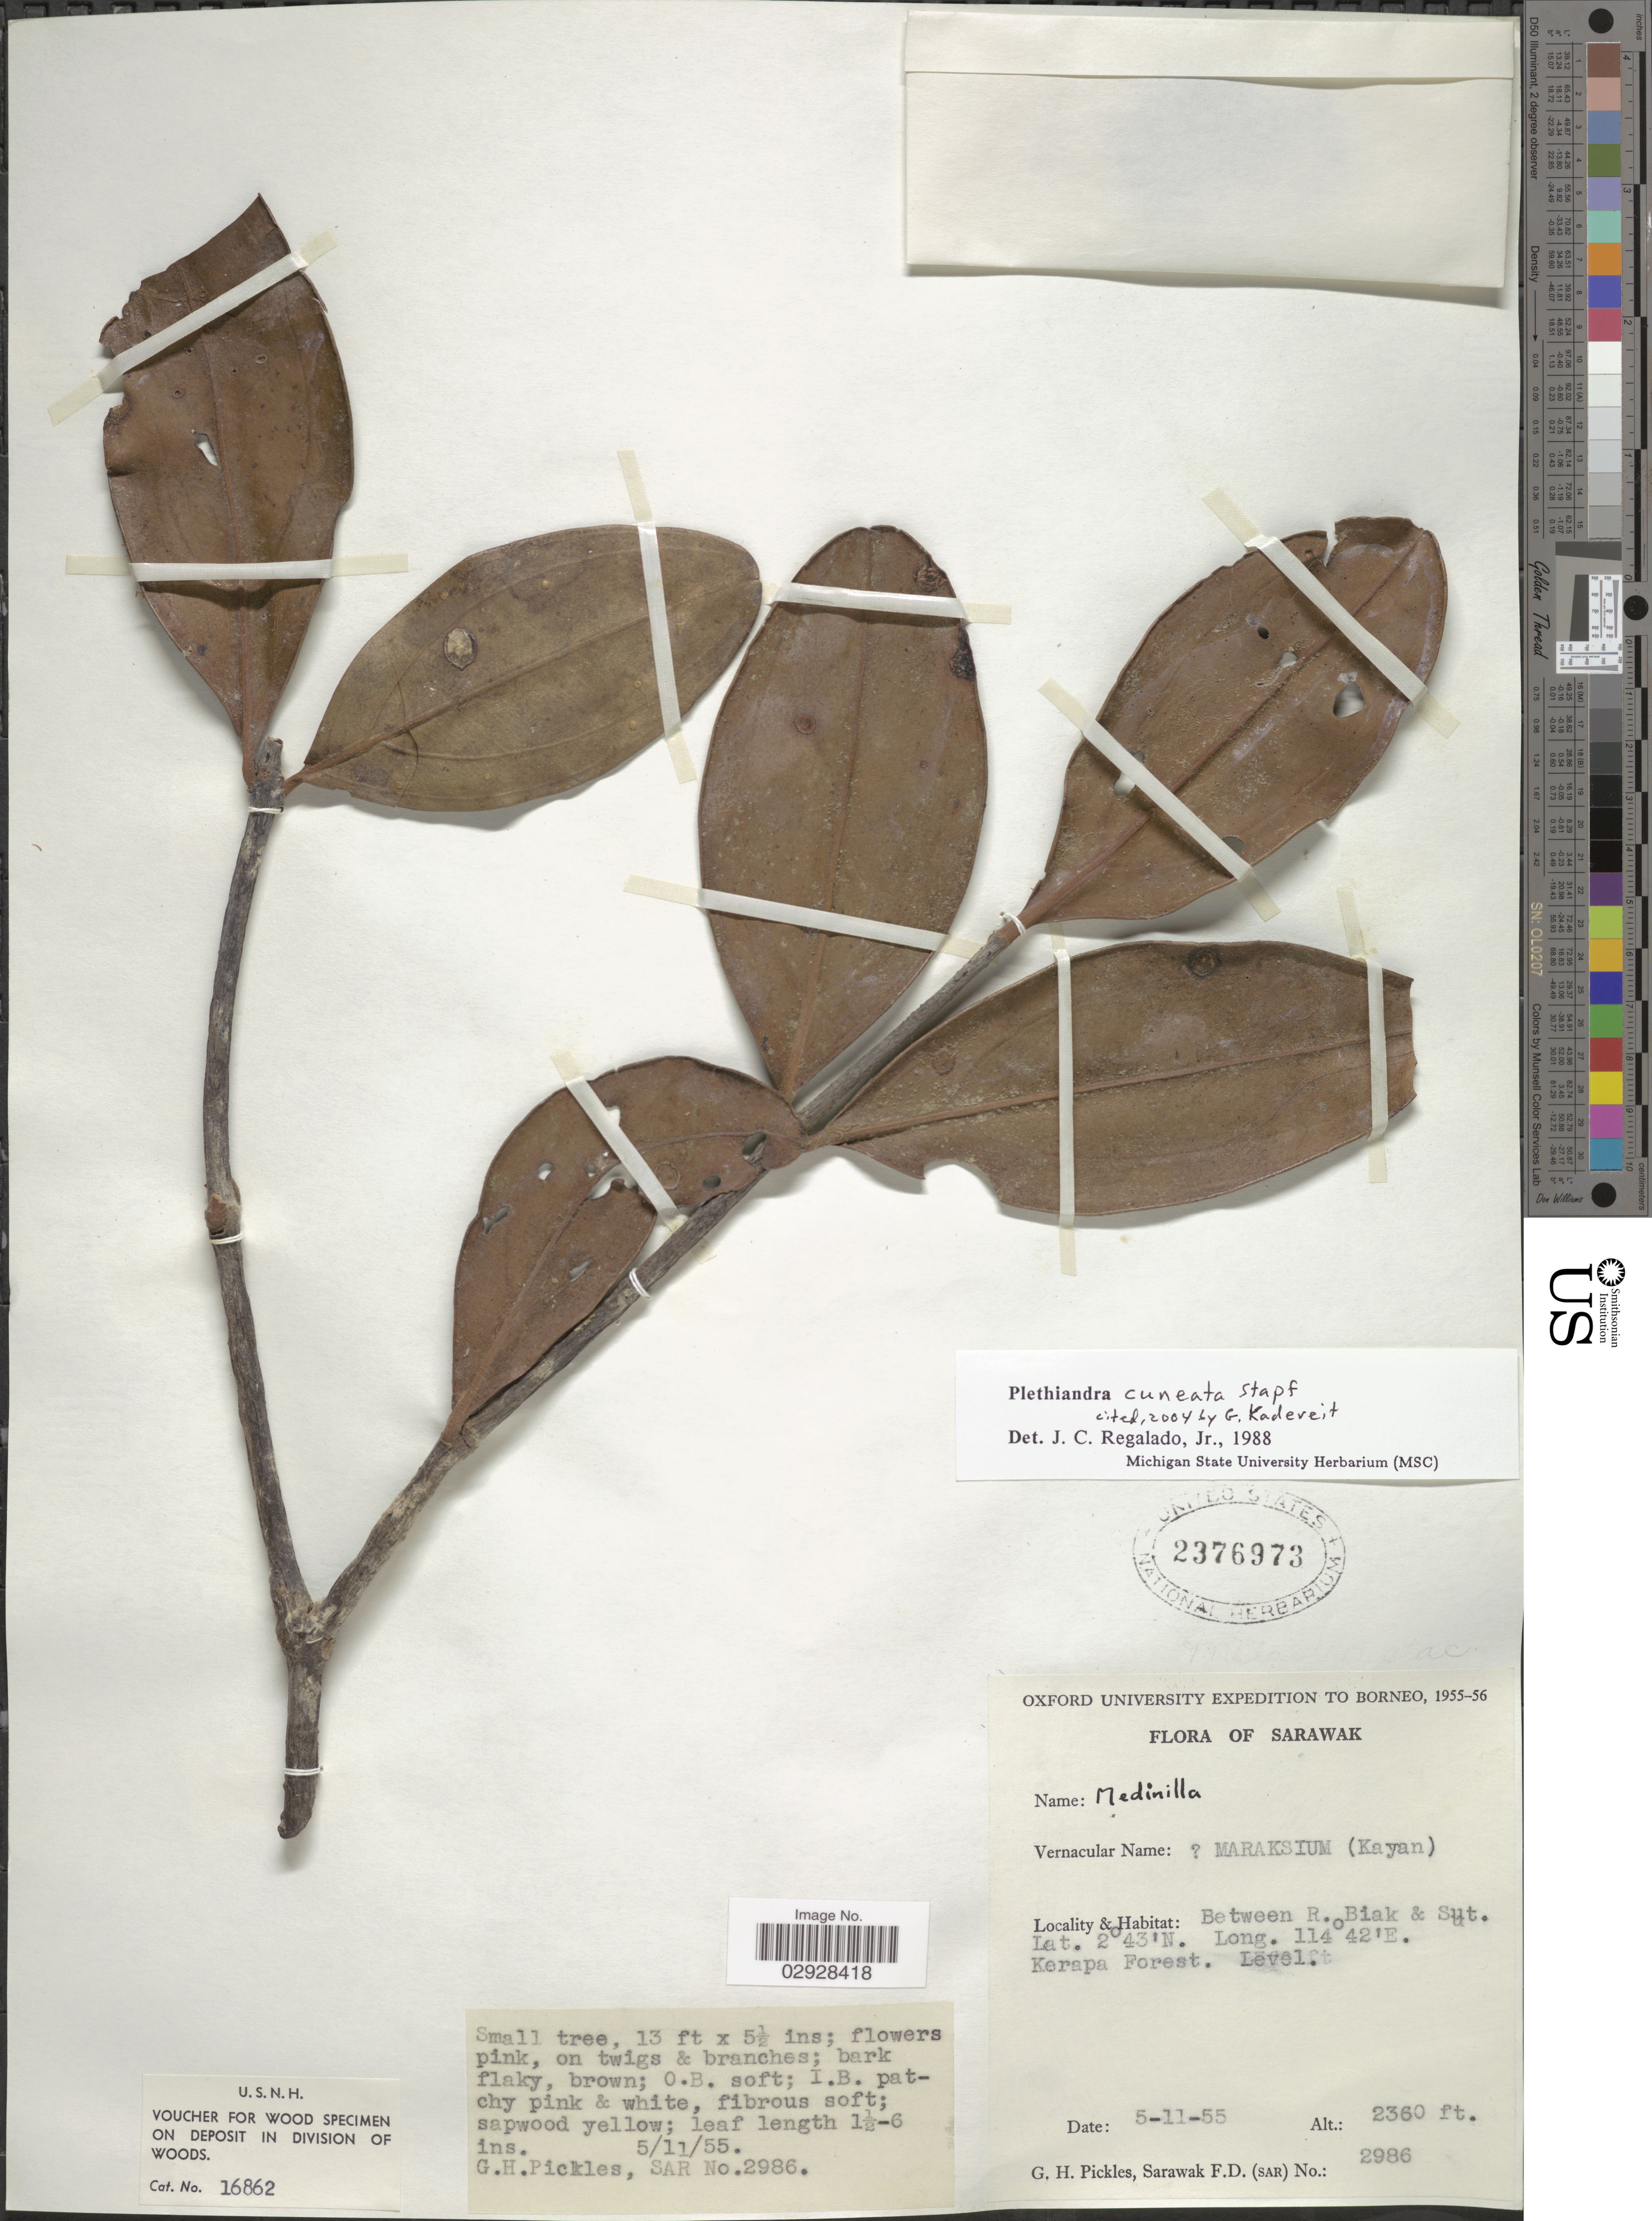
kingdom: Plantae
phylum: Tracheophyta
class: Magnoliopsida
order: Myrtales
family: Melastomataceae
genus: Plethiandra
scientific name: Plethiandra cuneata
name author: Stapf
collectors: G. Pickles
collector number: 2986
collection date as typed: Transcribed d/m/y: 5/11/55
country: Malaysia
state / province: Sarawak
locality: Between R. Biak & Sut. Kerapa Forest.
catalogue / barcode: US 2376973